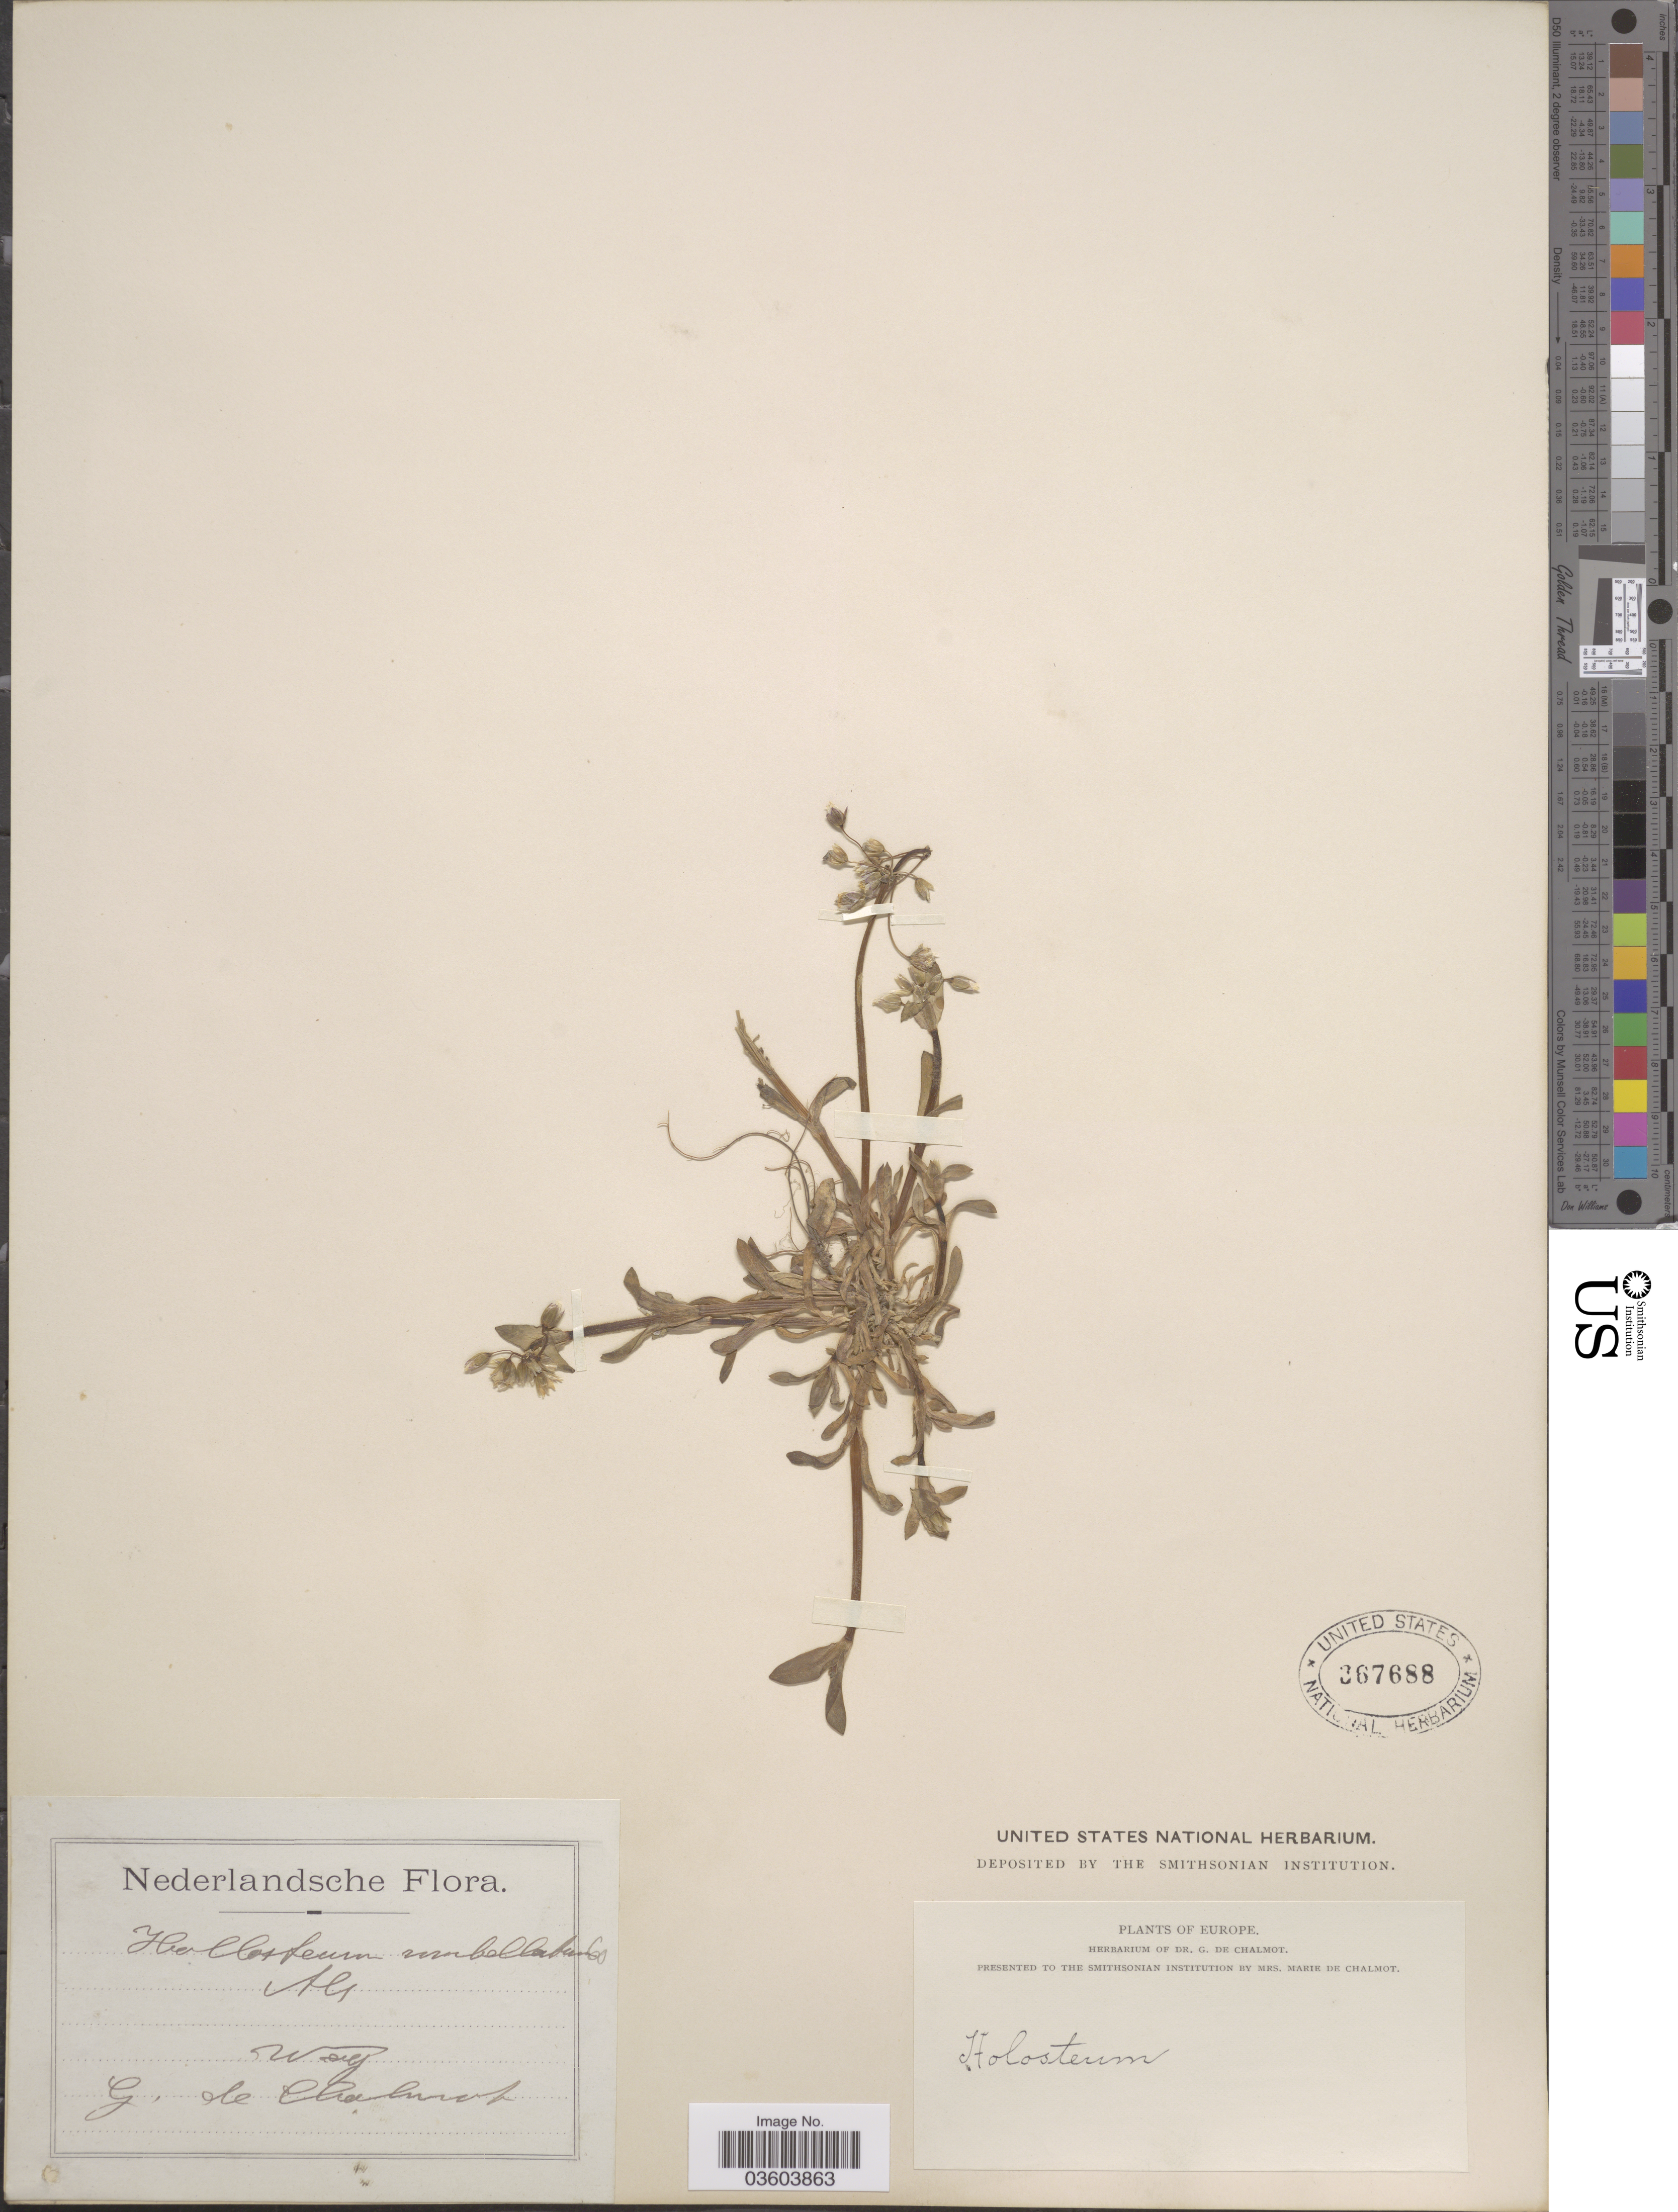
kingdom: Plantae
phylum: Tracheophyta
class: Magnoliopsida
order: Caryophyllales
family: Caryophyllaceae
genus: Holosteum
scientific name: Holosteum umbellatum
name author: L.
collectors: G. de Chalmot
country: Netherlands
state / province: Gelderland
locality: Wag.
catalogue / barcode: US 367688